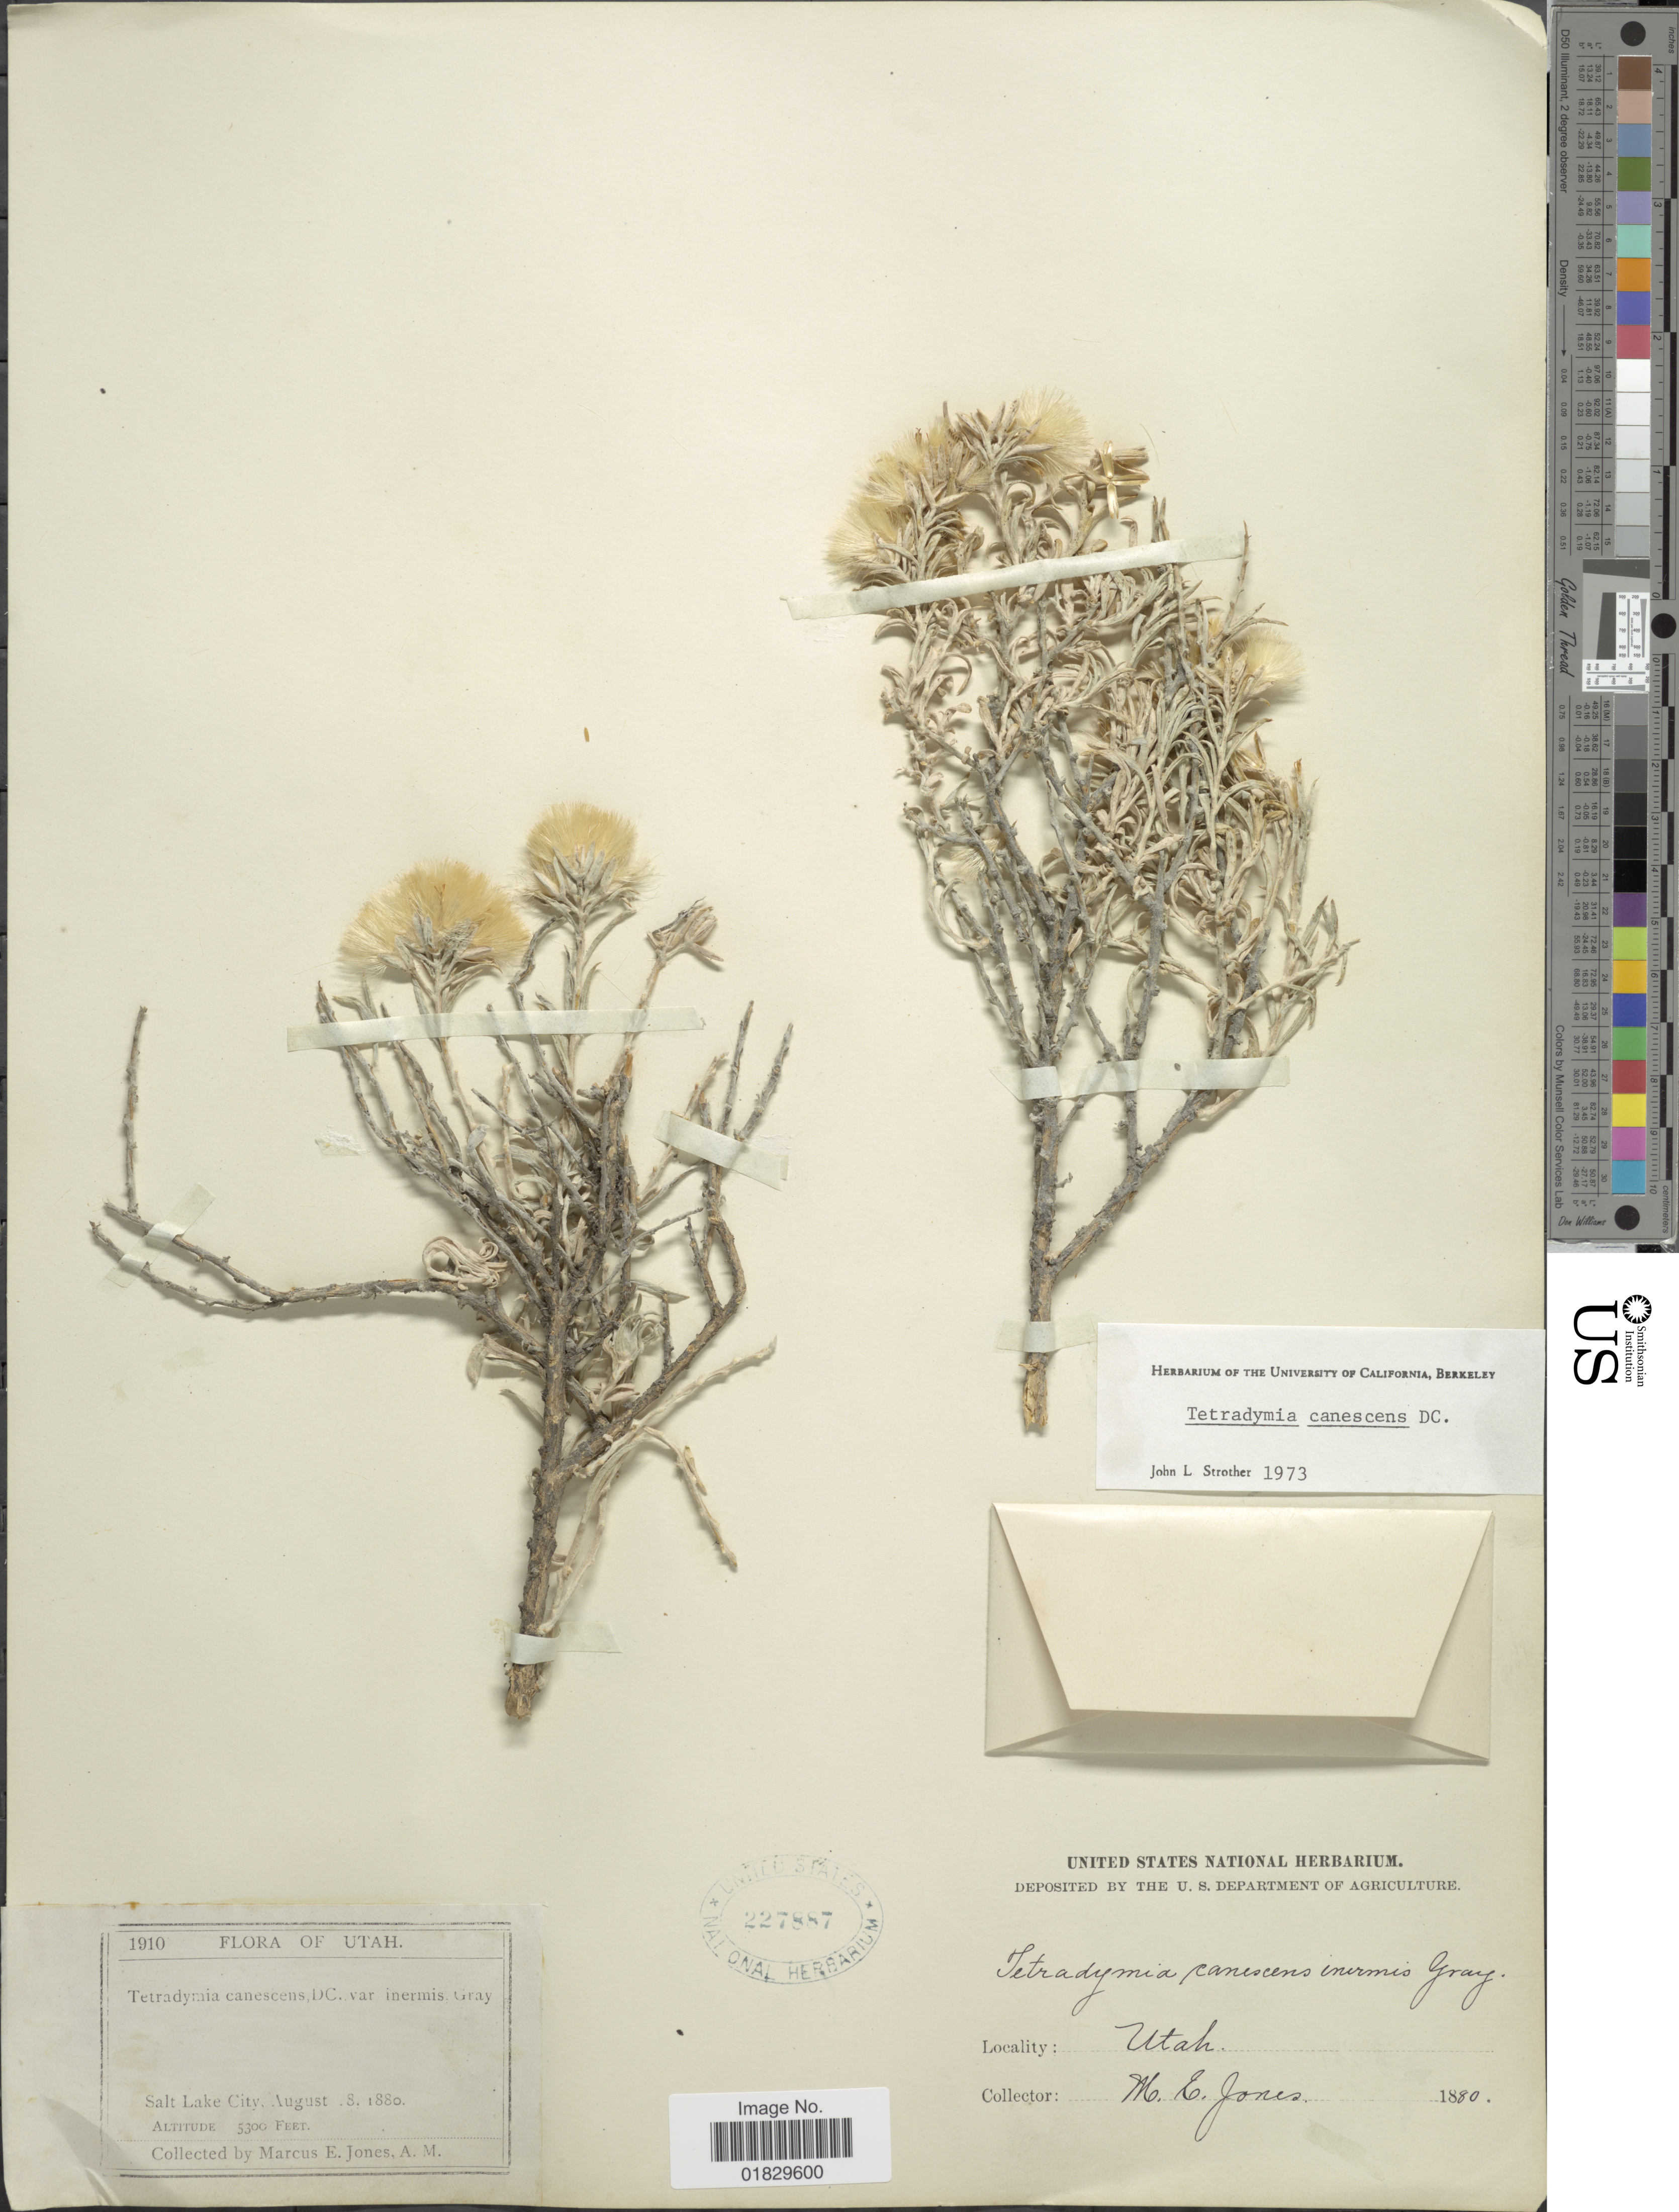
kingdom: Plantae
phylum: Tracheophyta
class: Magnoliopsida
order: Asterales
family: Asteraceae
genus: Tetradymia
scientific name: Tetradymia canescens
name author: DC.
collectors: M. E. Jones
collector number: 1910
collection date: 1880-08-08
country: United States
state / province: Utah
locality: Salt Lake City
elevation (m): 1615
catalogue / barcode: US 227887